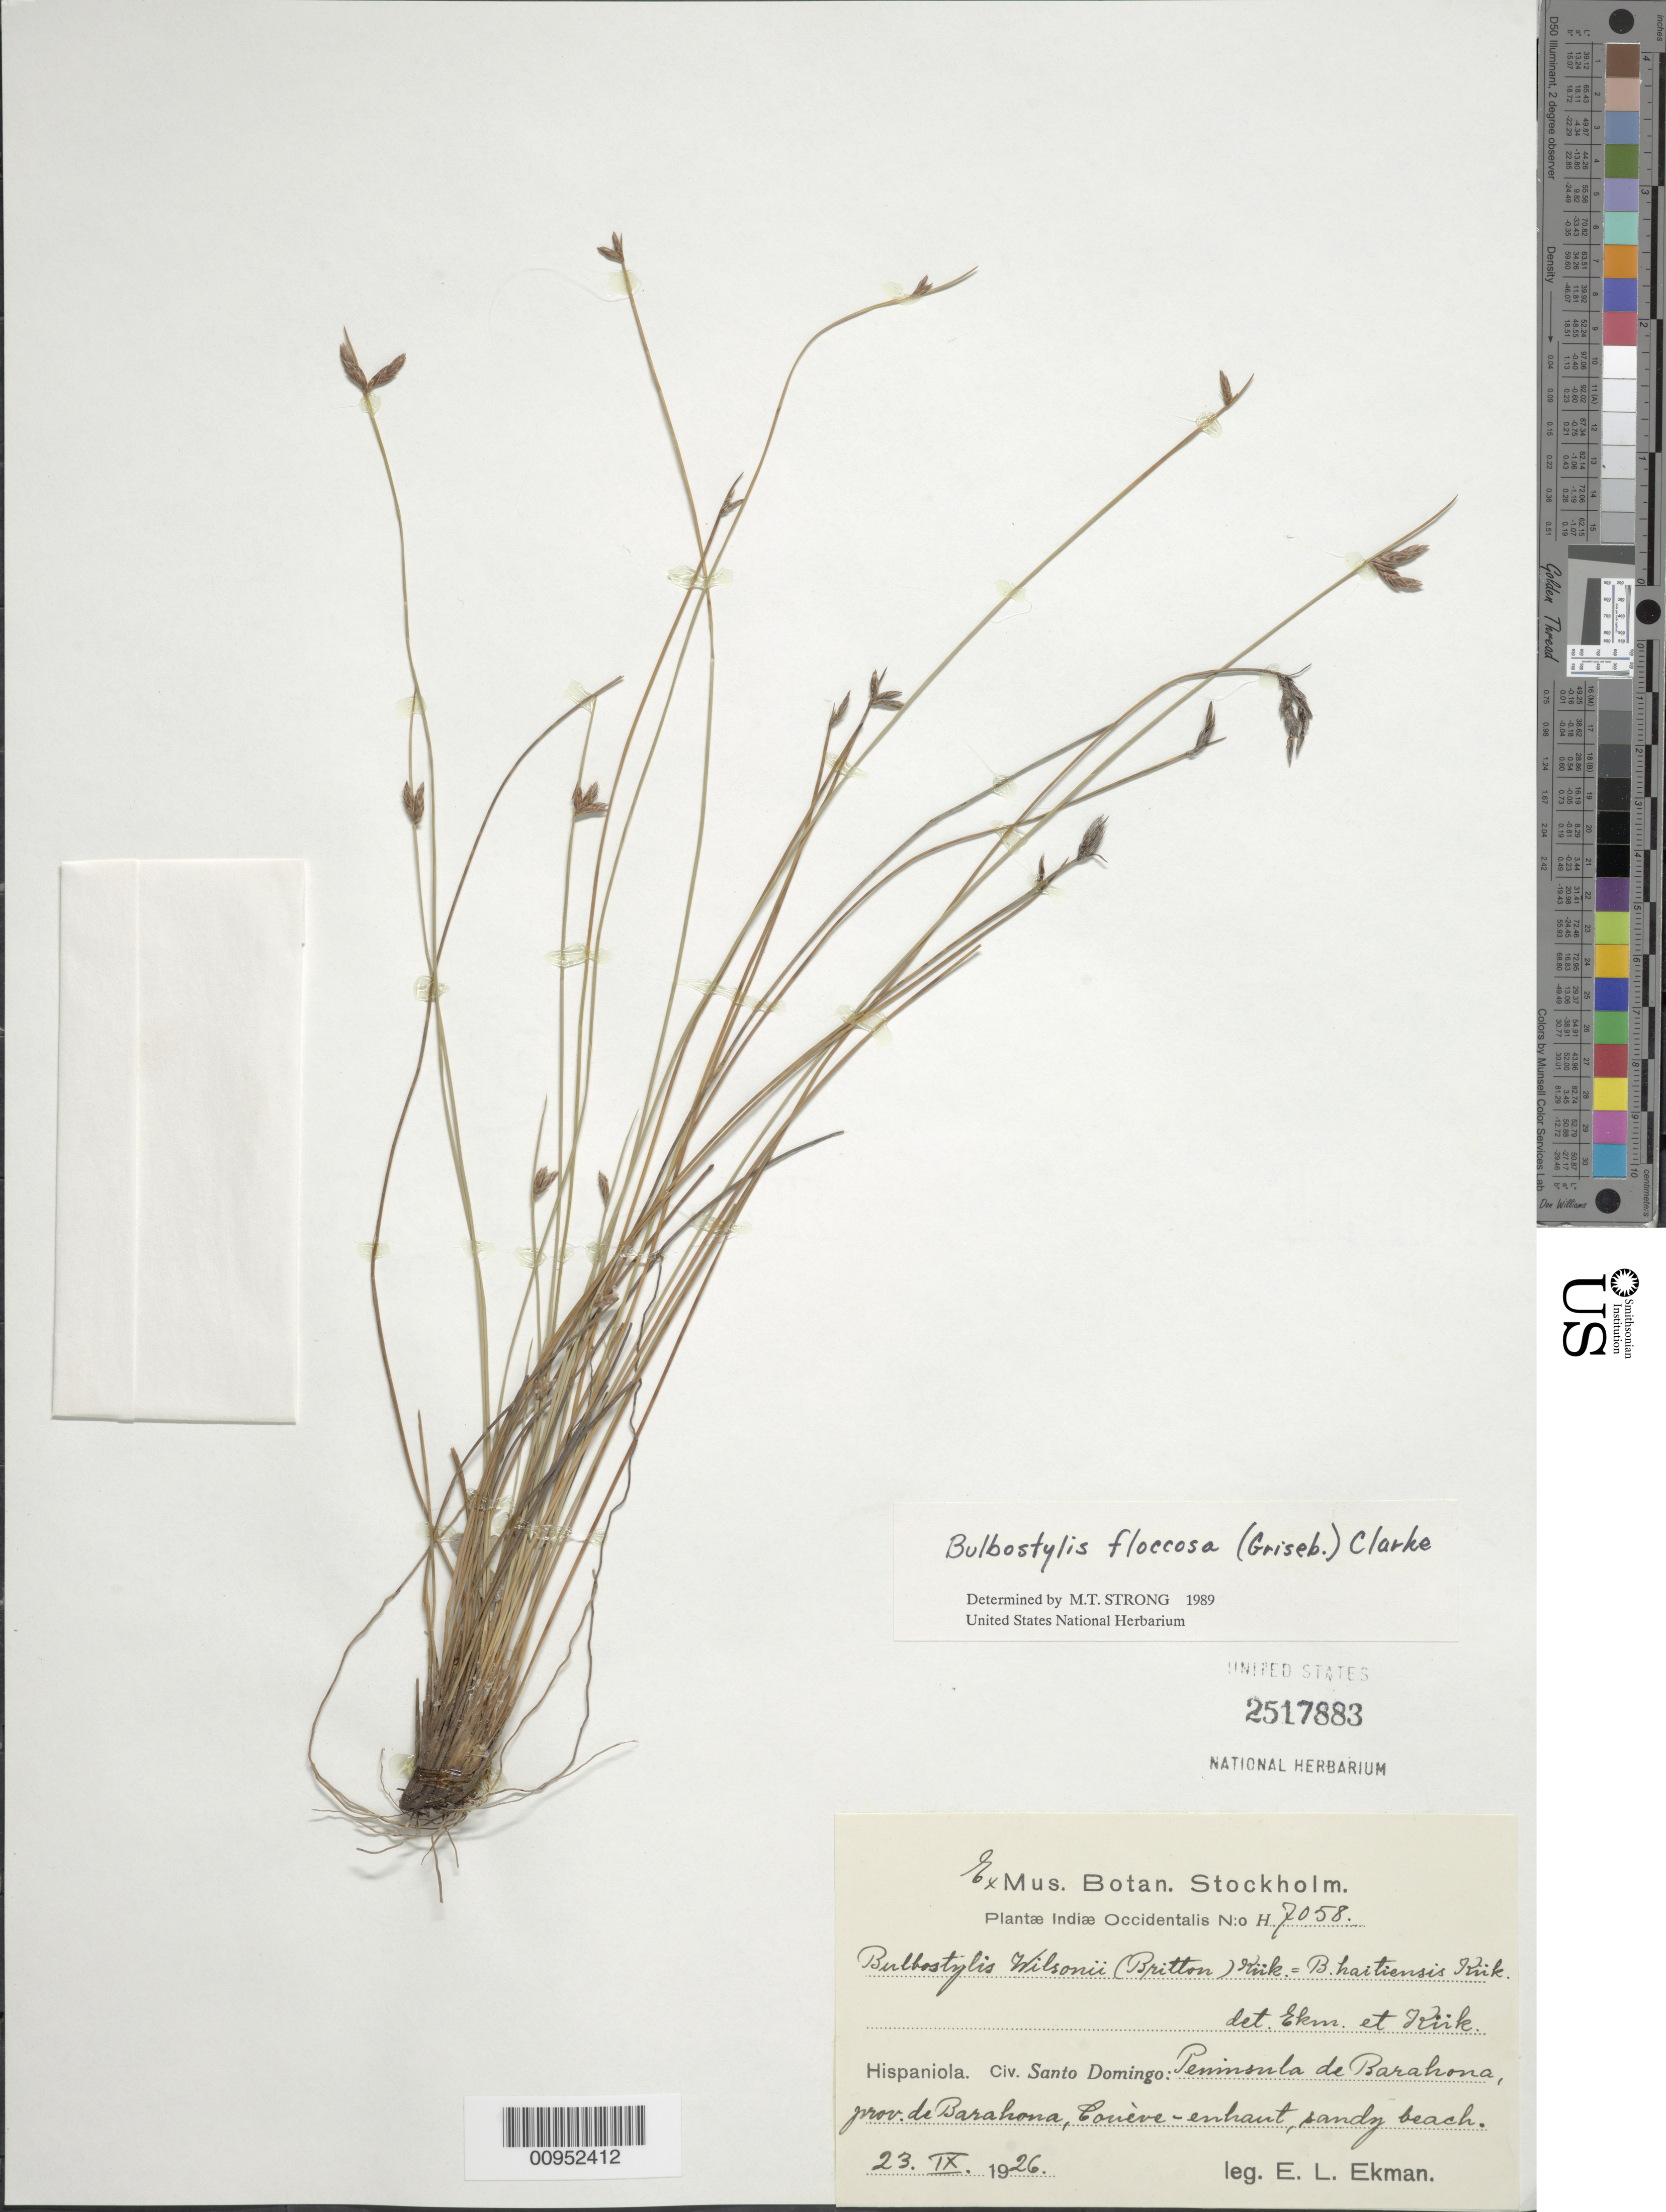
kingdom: Plantae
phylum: Tracheophyta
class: Liliopsida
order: Poales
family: Cyperaceae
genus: Bulbostylis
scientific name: Bulbostylis floccosa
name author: (Griseb.) C.B. Clarke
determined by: Strong, M. T., (US), Smithsonian Institution - National Museum of Natural History (UNITED STATES)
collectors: E. L. Ekman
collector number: H 7058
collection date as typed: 23 Sep 1926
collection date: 1926-09-23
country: Dominican Republic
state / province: Barahona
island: Hispaniola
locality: Peninsula de Barahona, Couève-enhaut, beach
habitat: Sandy beach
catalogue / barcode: US 2517883